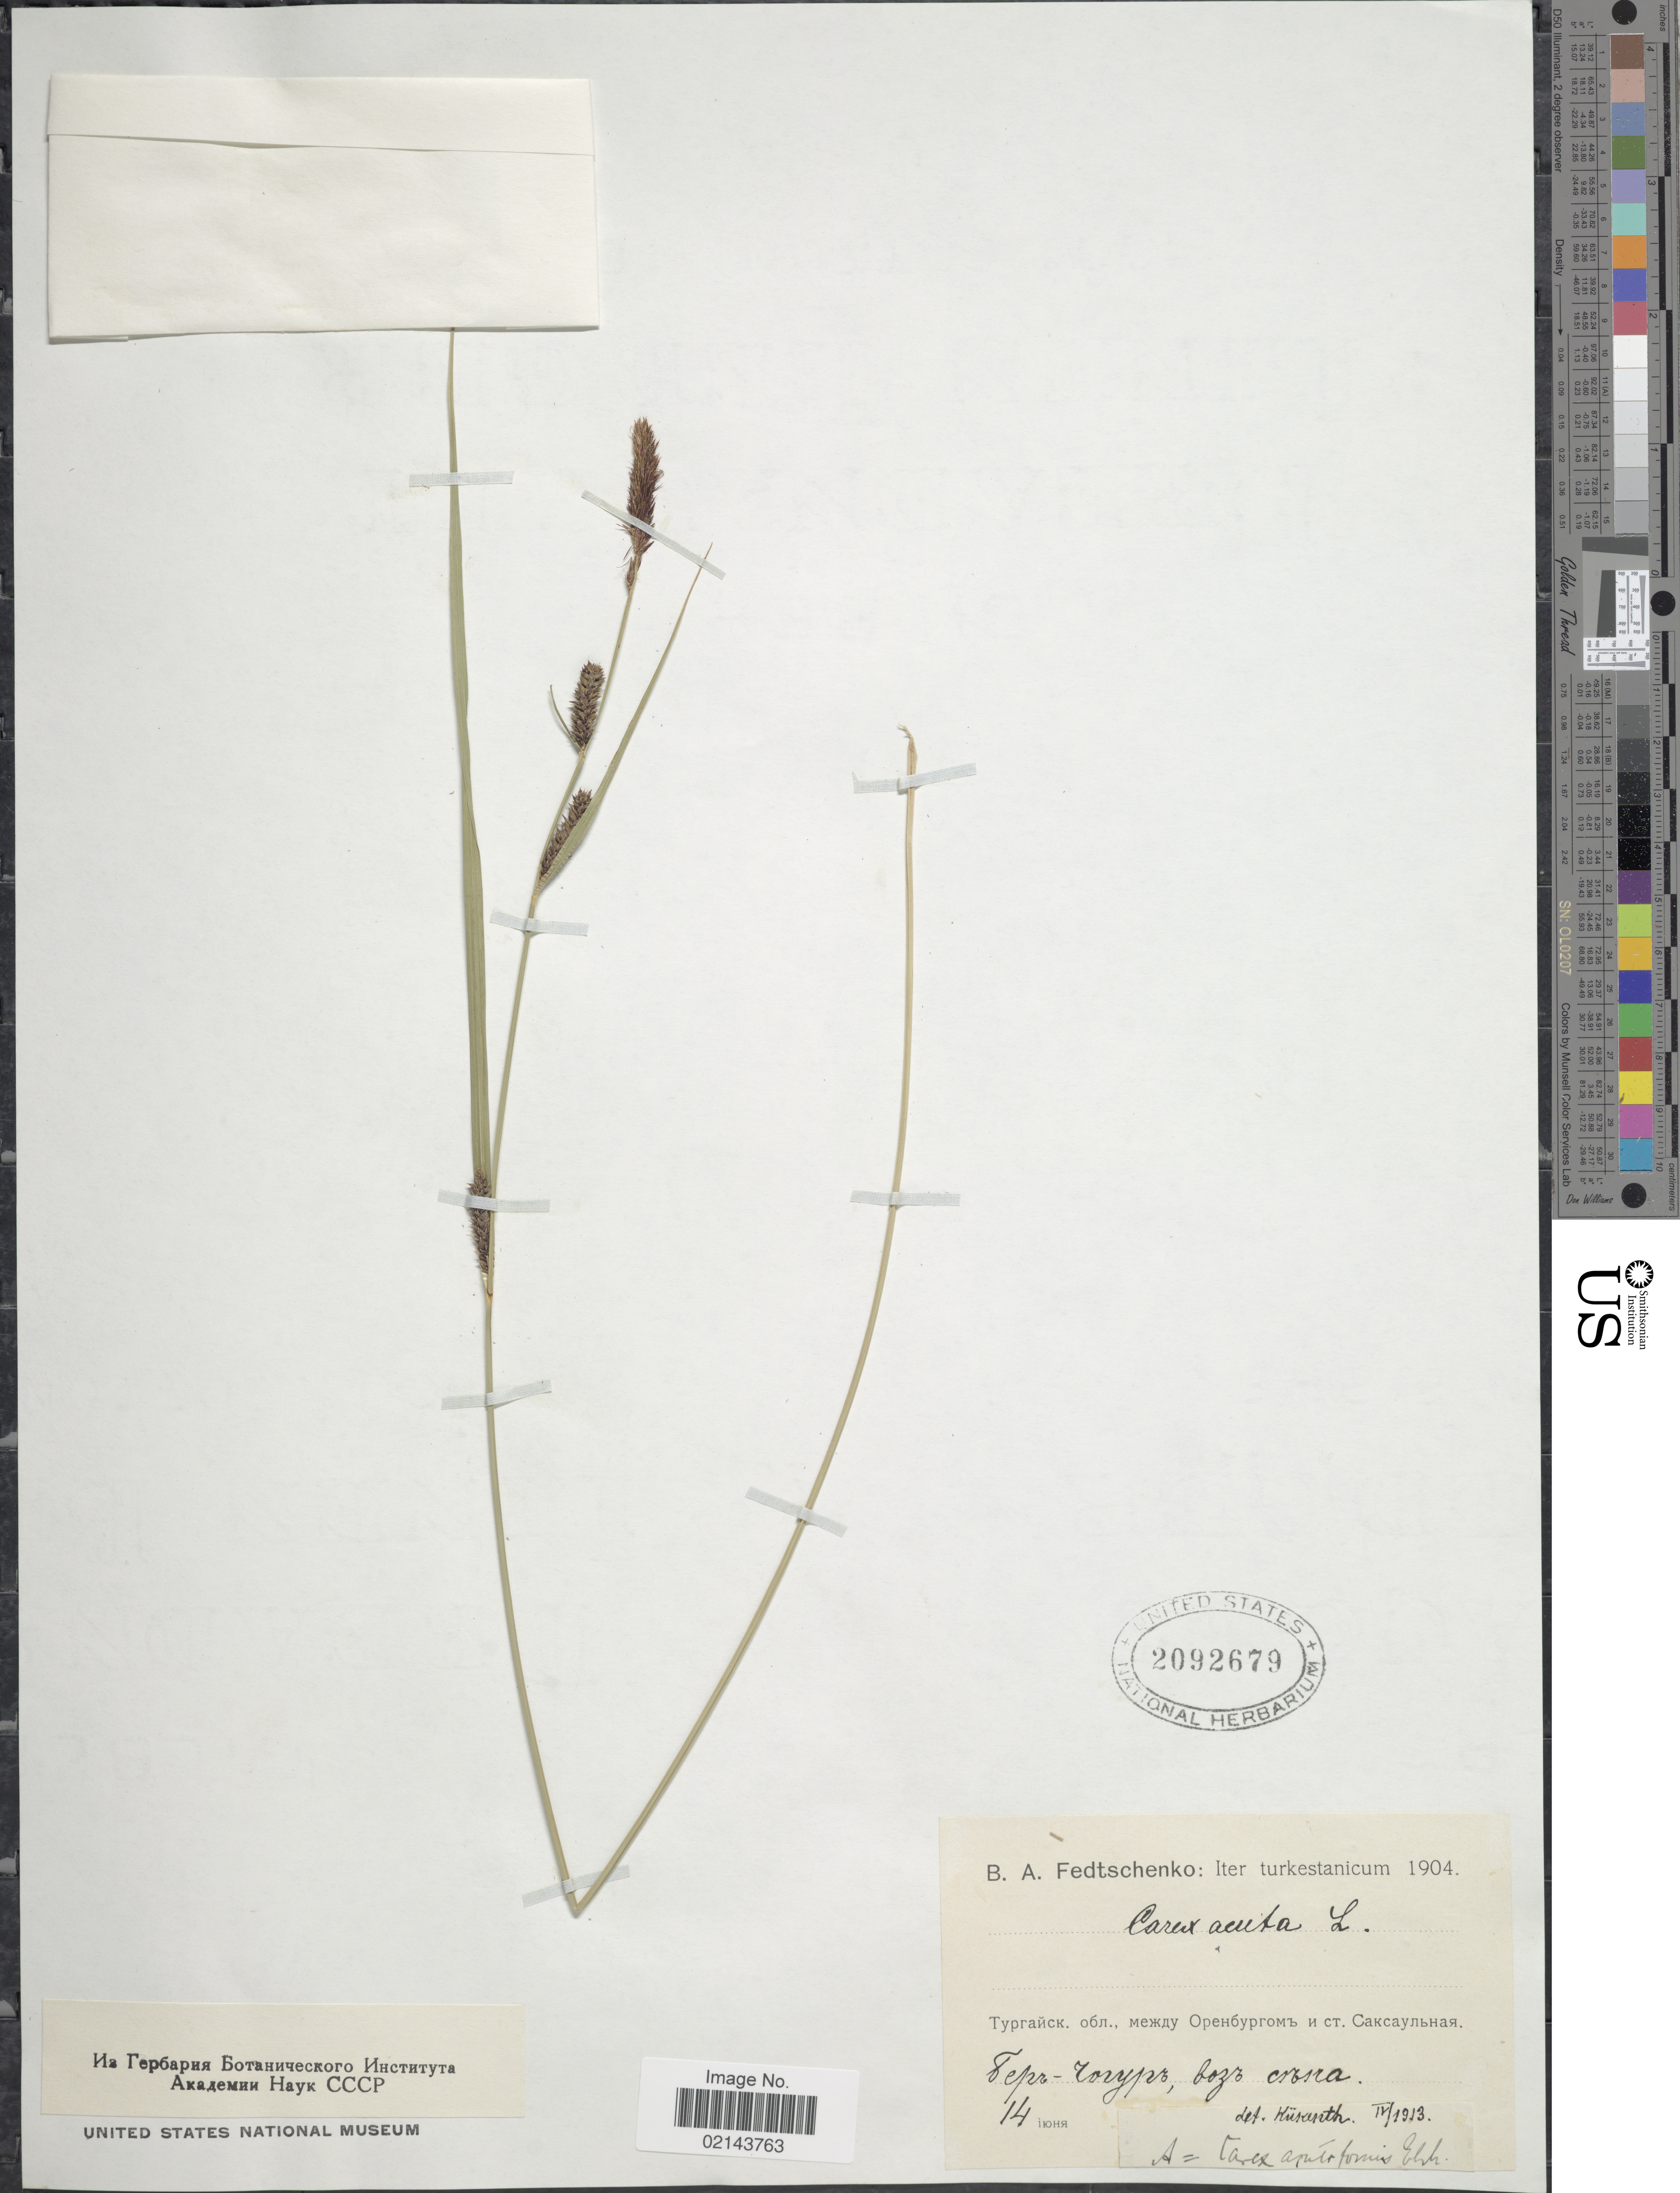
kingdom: Plantae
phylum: Tracheophyta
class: Liliopsida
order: Poales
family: Cyperaceae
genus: Carex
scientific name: Carex acuta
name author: L.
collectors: B. A. Fedtschenko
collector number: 14?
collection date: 1904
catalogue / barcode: US 2092679